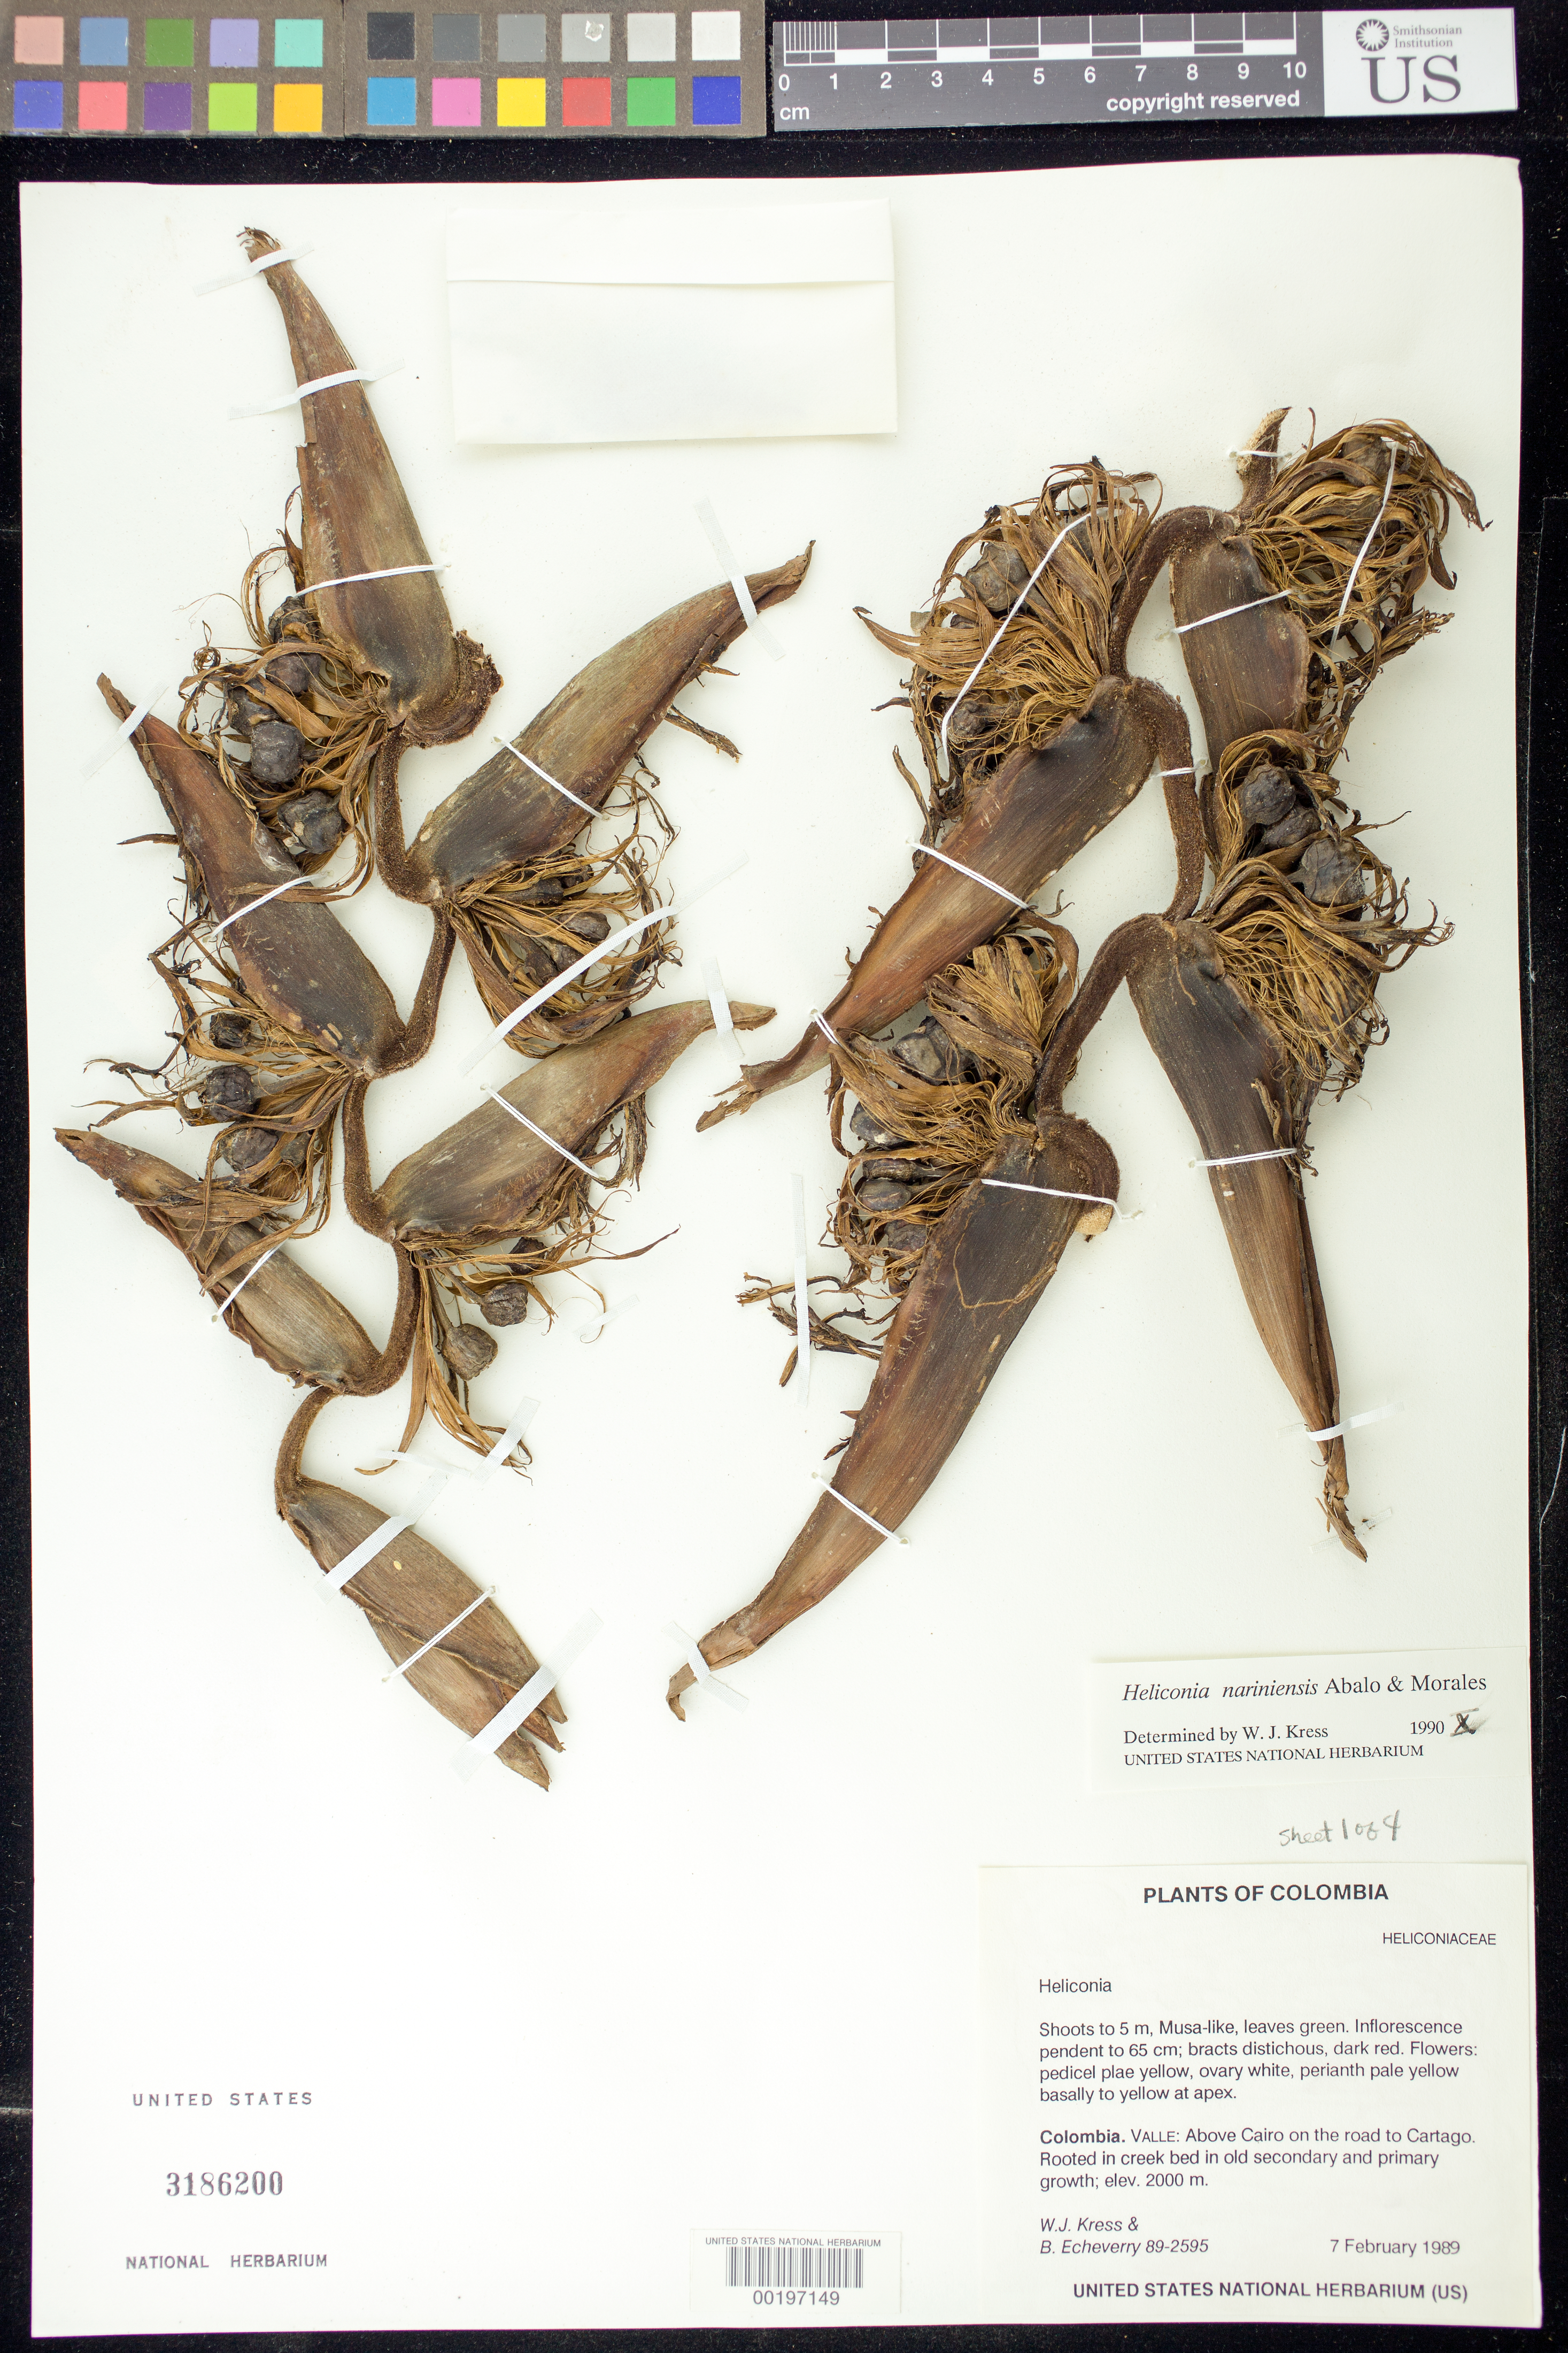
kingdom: Plantae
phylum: Tracheophyta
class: Liliopsida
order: Zingiberales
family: Heliconiaceae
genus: Heliconia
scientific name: Heliconia nariniensis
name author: Abalo & G. Morales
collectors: W. J. Kress & B. Echeverry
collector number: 89-2595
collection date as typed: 07 Feb 1989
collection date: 1989-02-07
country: Colombia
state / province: Valle del Cauca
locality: Above Cairo on the road to Cartago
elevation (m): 2000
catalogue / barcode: US 3186200